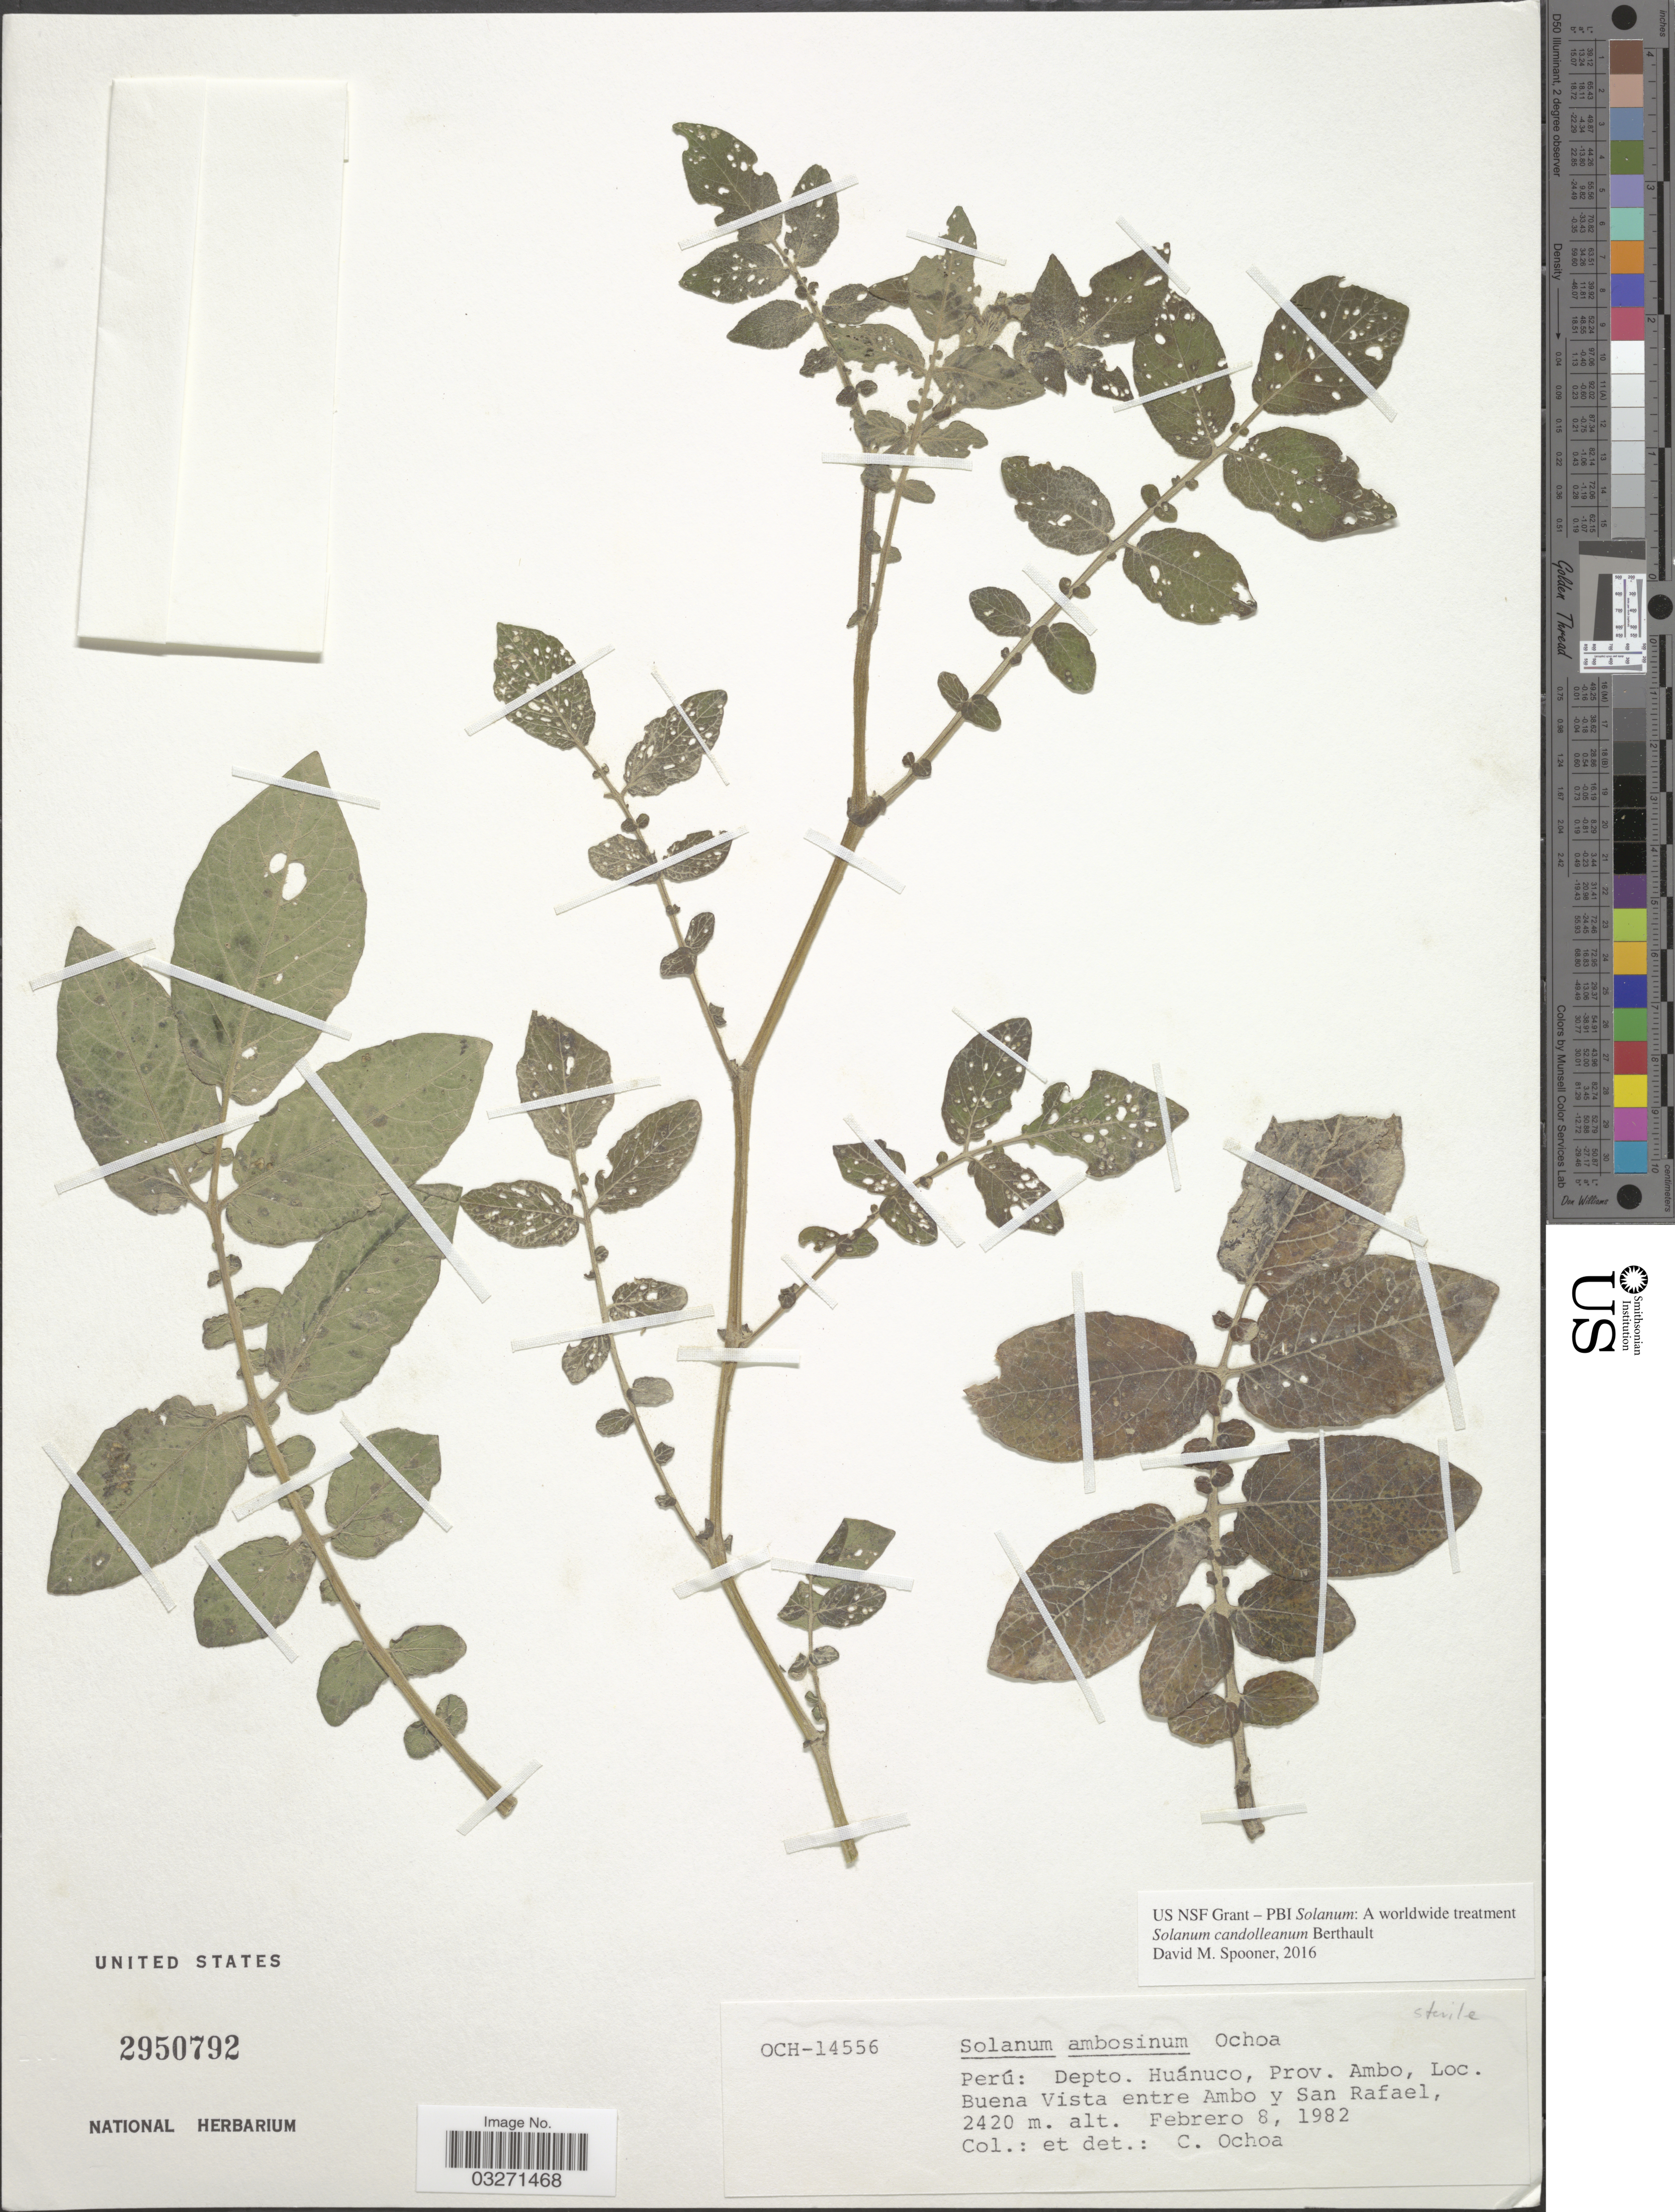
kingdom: Plantae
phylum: Tracheophyta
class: Magnoliopsida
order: Solanales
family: Solanaceae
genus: Solanum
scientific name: Solanum candolleanum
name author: Berthault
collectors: C. Ochoa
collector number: OCH-14556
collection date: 1982-02-08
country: Peru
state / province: Huánuco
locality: Depto. Huánuco, Prov. Ambo. Buena Vista entre Ambo y San Rafael.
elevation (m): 2420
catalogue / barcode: US 2950792